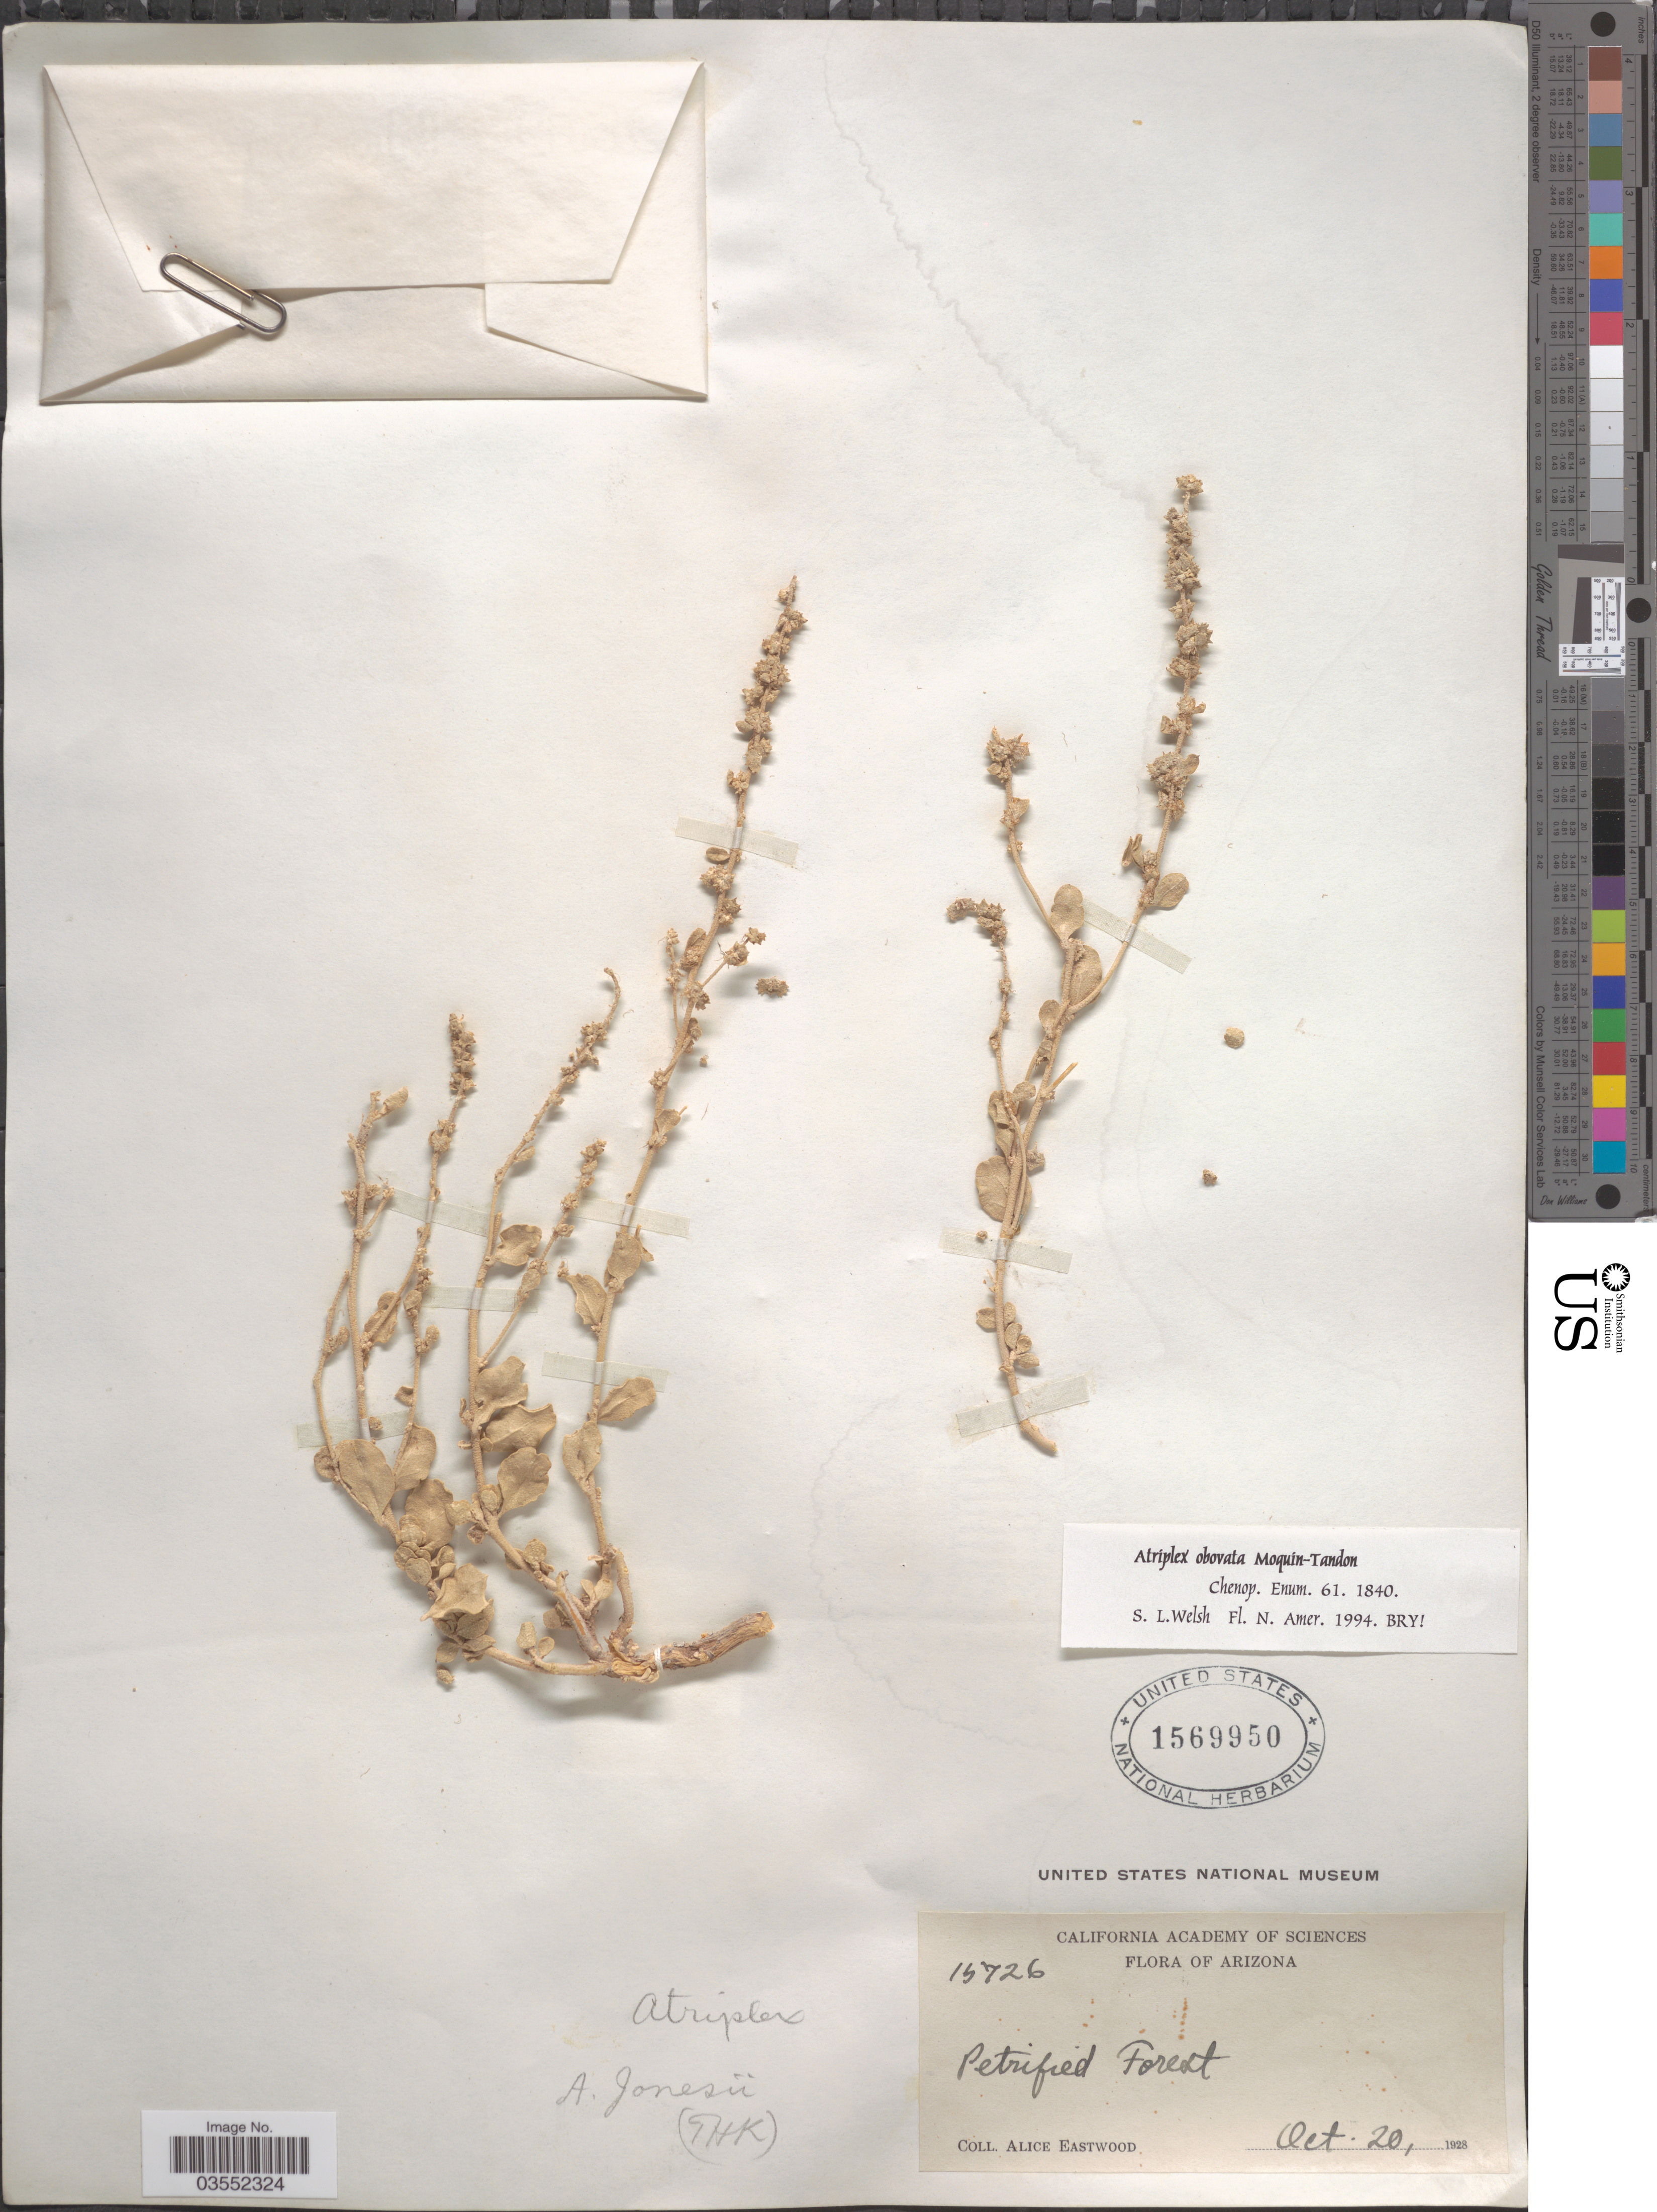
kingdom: Plantae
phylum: Tracheophyta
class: Magnoliopsida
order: Caryophyllales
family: Amaranthaceae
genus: Atriplex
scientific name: Atriplex obovata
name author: Moq.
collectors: A. Eastwood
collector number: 15726*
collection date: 1928-10-20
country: United States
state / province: Arizona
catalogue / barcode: US 1569950